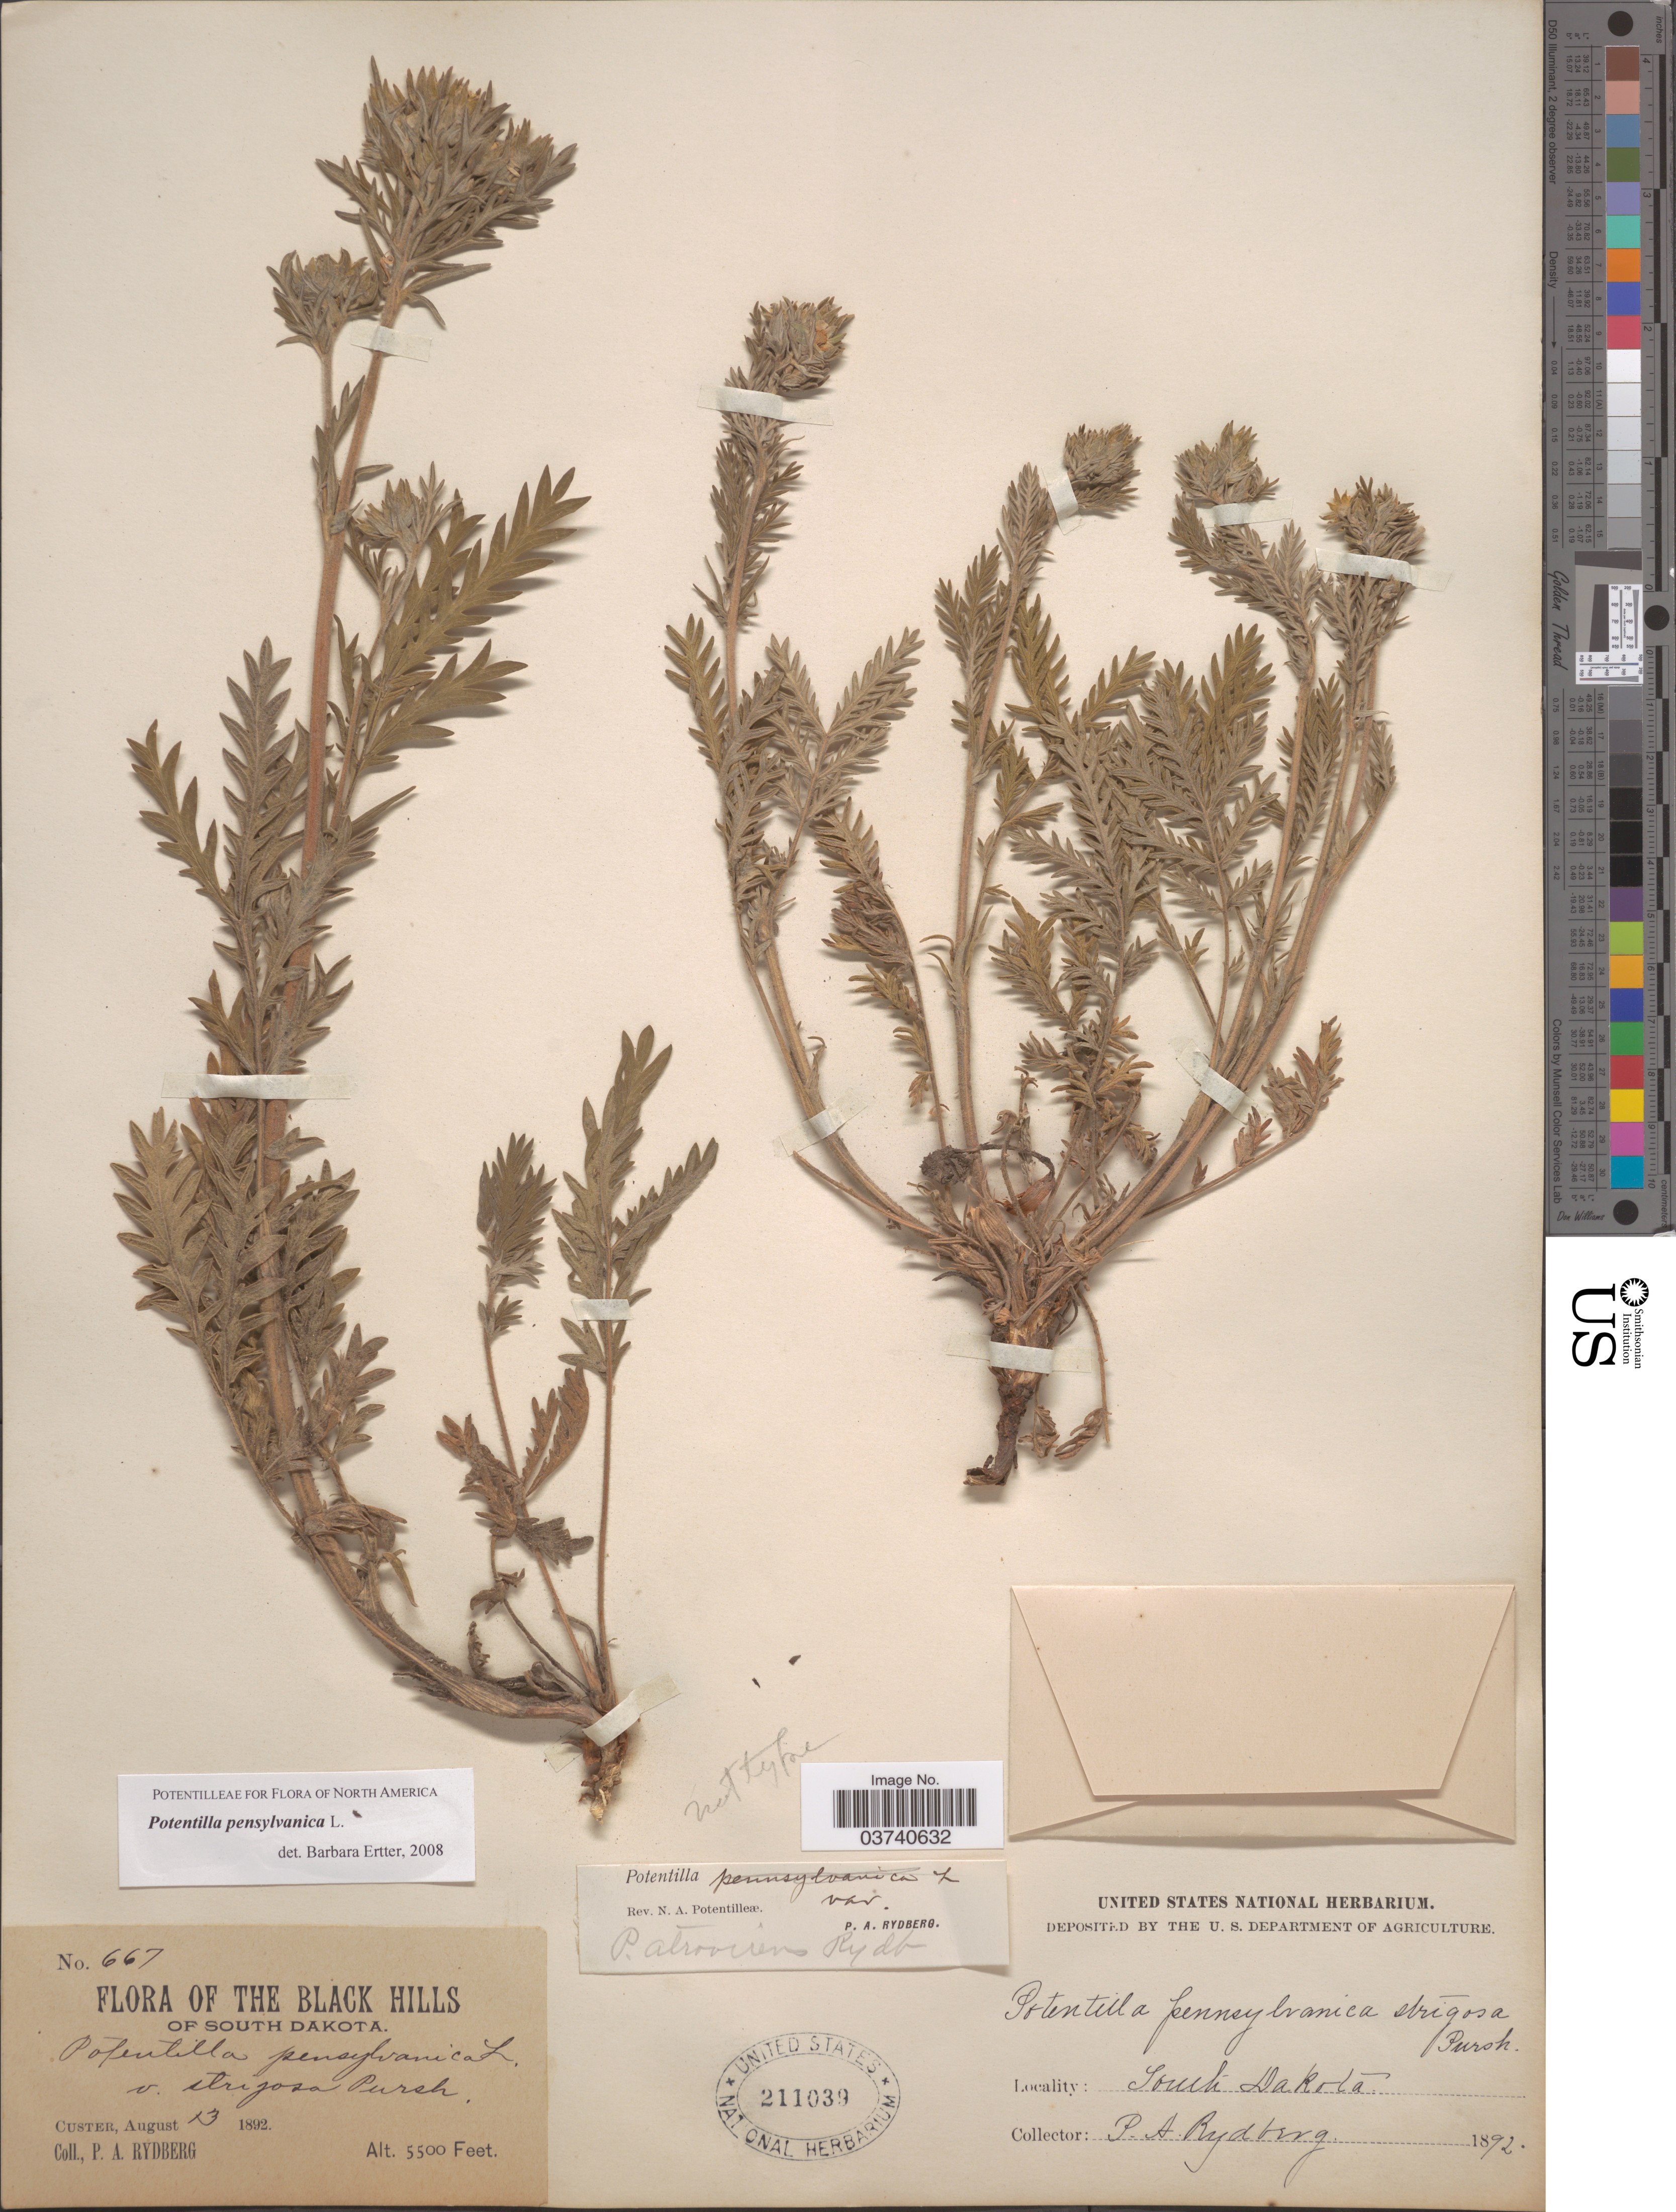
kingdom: Plantae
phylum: Tracheophyta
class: Magnoliopsida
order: Rosales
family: Rosaceae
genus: Potentilla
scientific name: Potentilla pensylvanica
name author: L.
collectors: P. A. Rydberg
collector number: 667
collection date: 1892-08-13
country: United States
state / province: South Dakota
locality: The Black Hills of South Dakota. Custer.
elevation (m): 1676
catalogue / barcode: US 211039